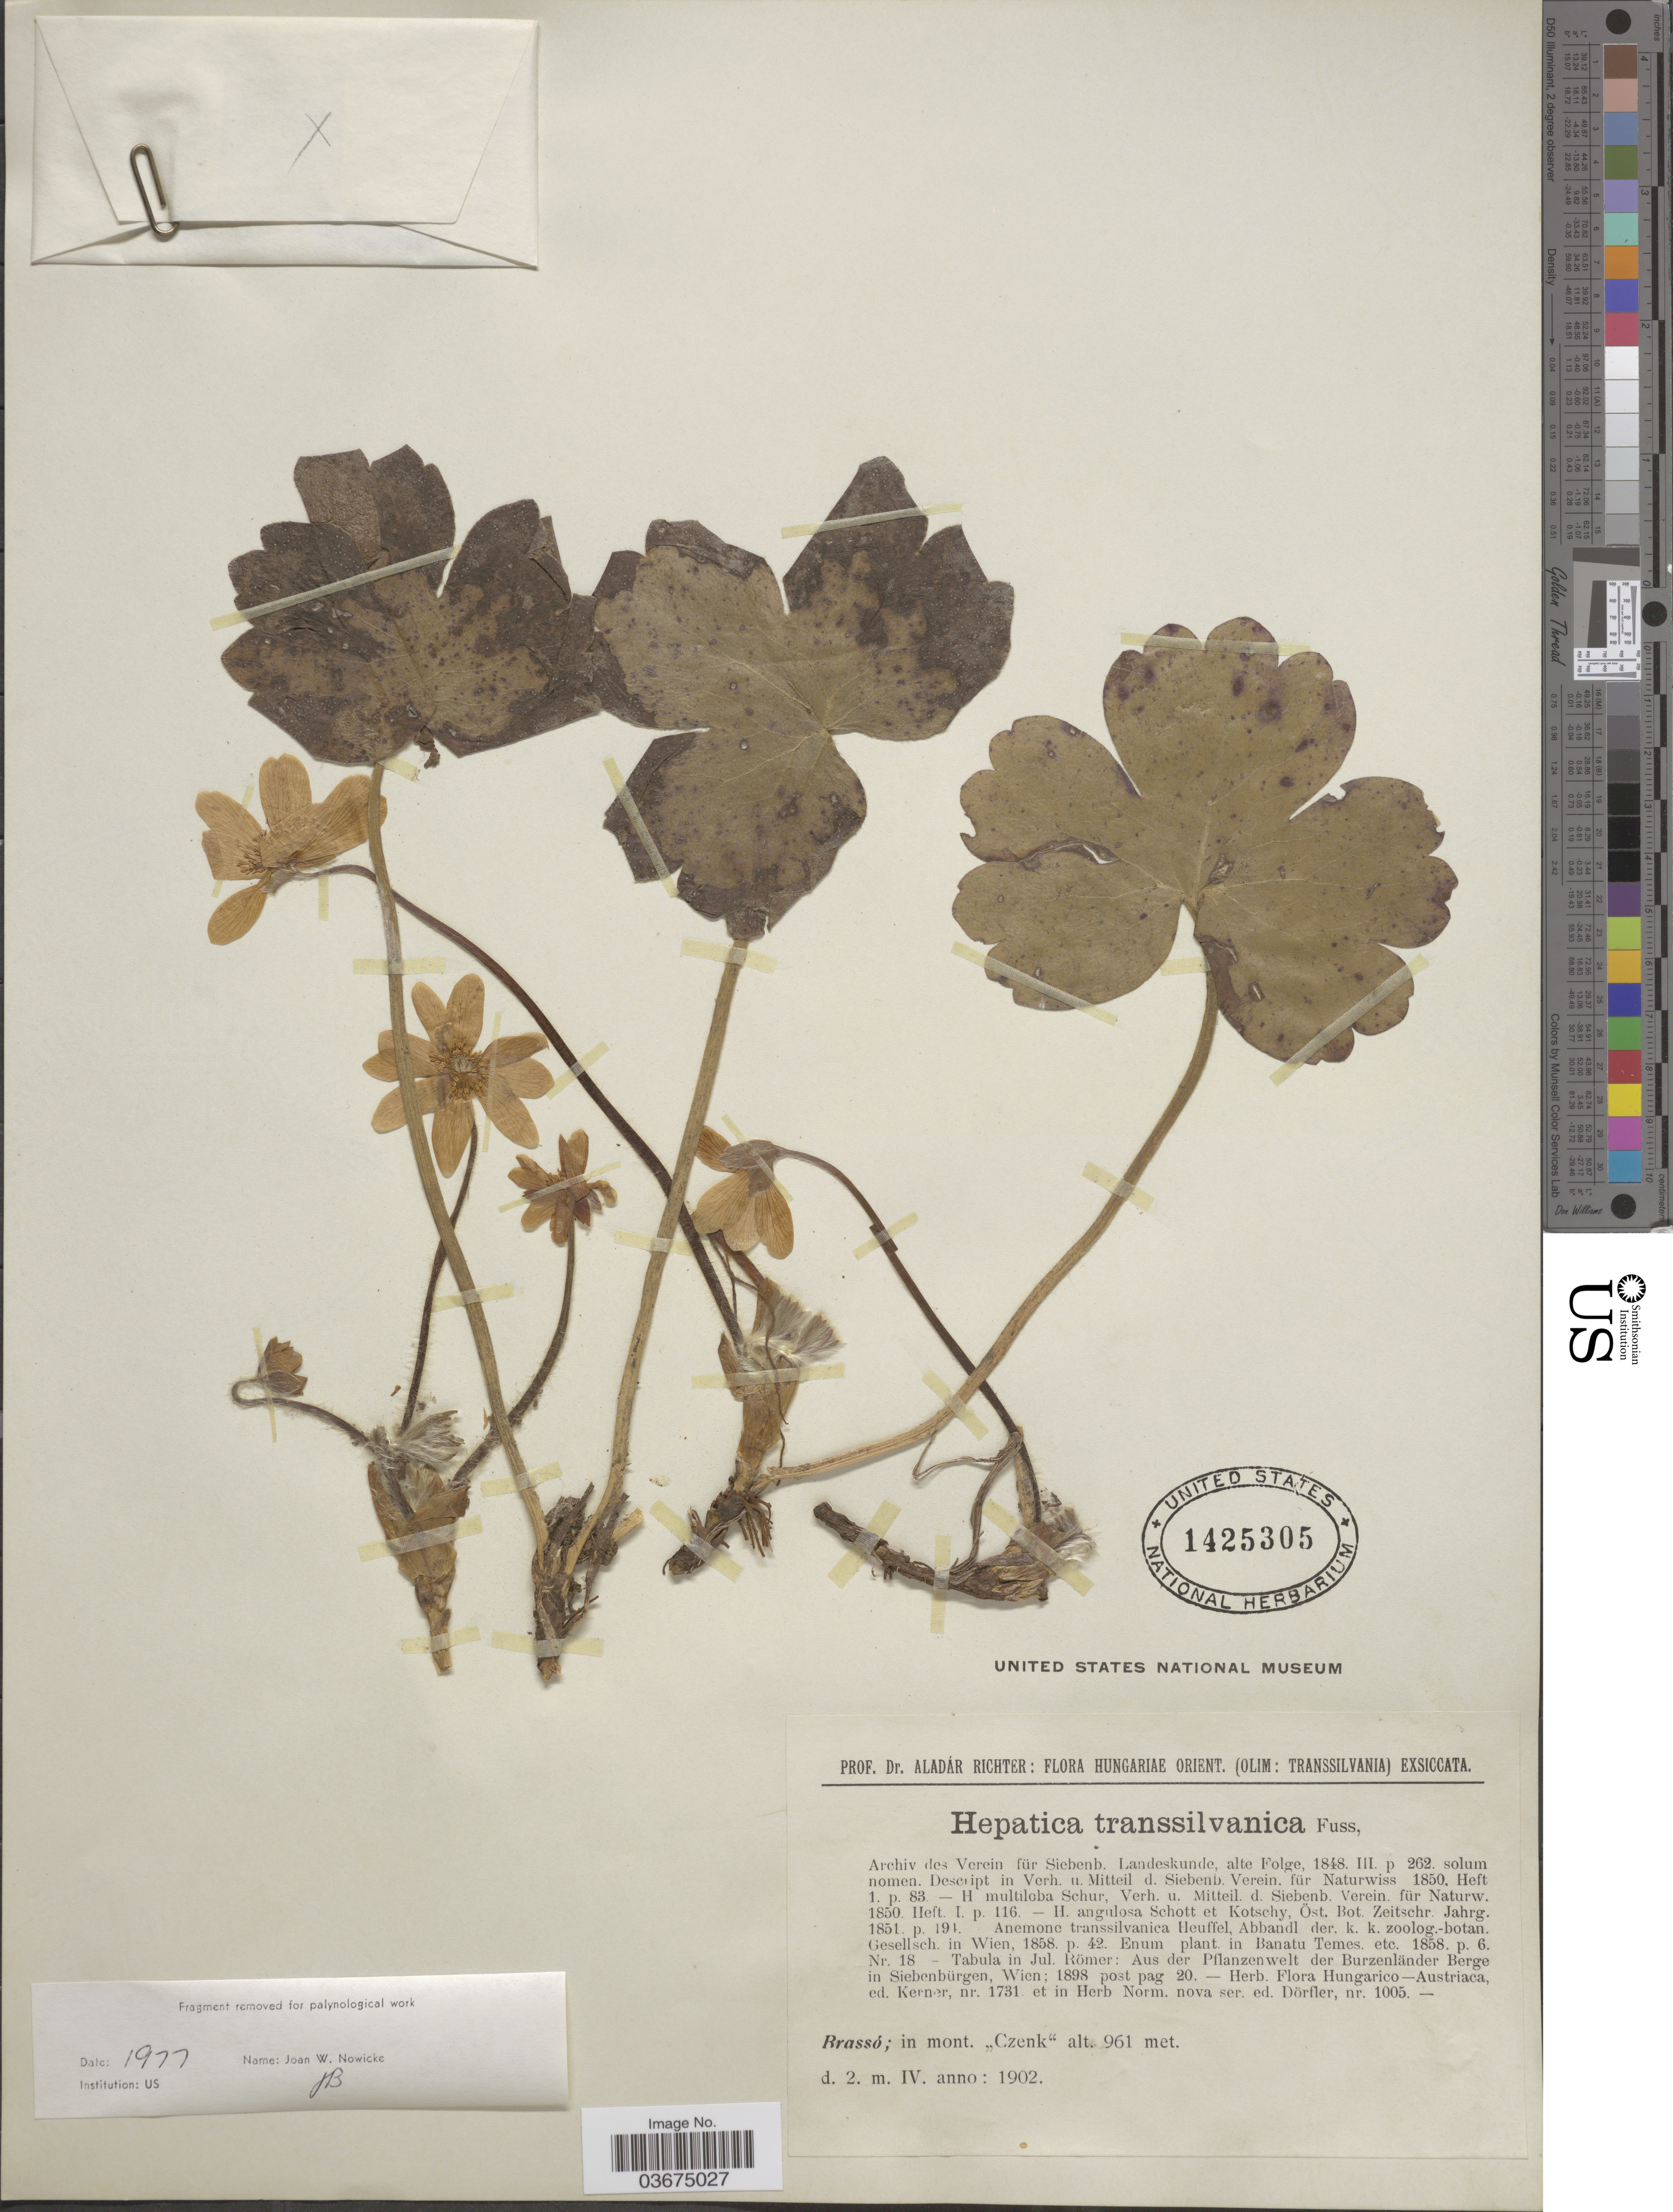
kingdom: Plantae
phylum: Tracheophyta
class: Magnoliopsida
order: Ranunculales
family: Ranunculaceae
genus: Hepatica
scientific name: Hepatica transsilvanica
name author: Fuss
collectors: A. Richter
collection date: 1902-04-02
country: Romania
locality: Hungariæ Orient. (Olim: Transsilvania). Brassó; in mont. "Czenk".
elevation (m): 961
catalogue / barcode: US 1425305